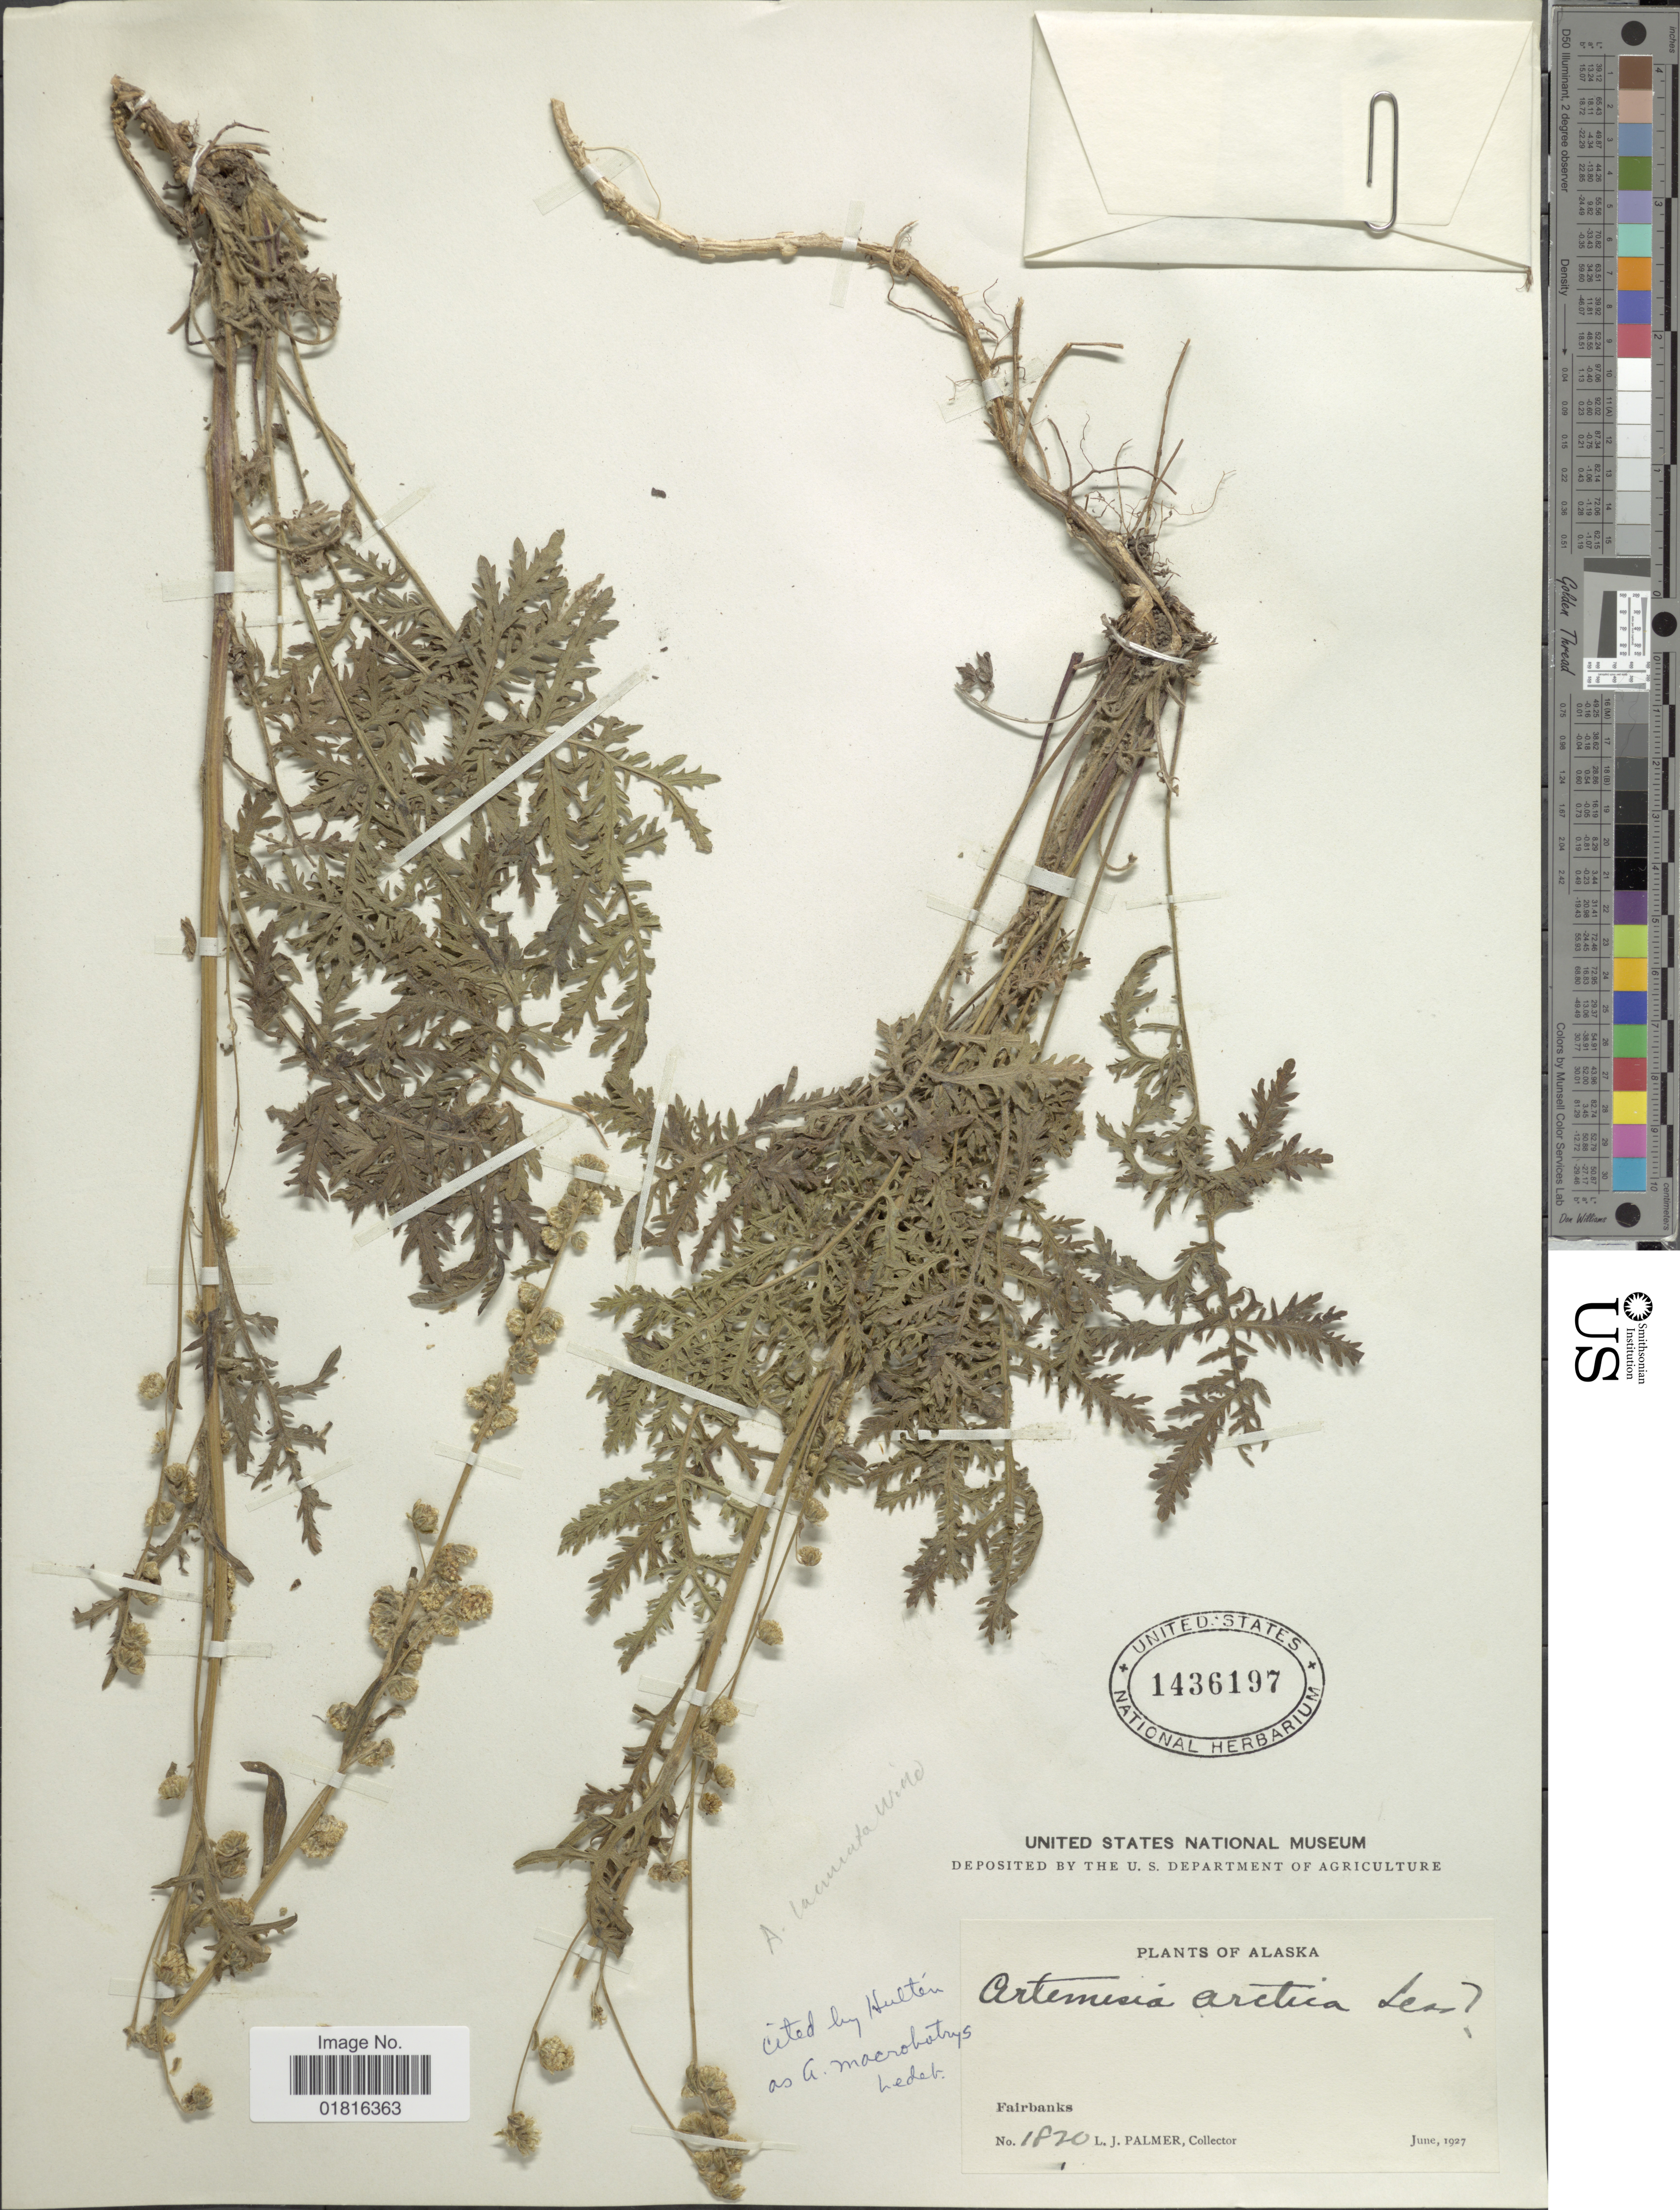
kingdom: Plantae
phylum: Tracheophyta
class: Magnoliopsida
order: Asterales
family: Asteraceae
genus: Artemisia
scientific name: Artemisia macrobotrys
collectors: L. J. Palmer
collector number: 1820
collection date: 1927-06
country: United States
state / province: Alaska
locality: Fairbanks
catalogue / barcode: US 1436197